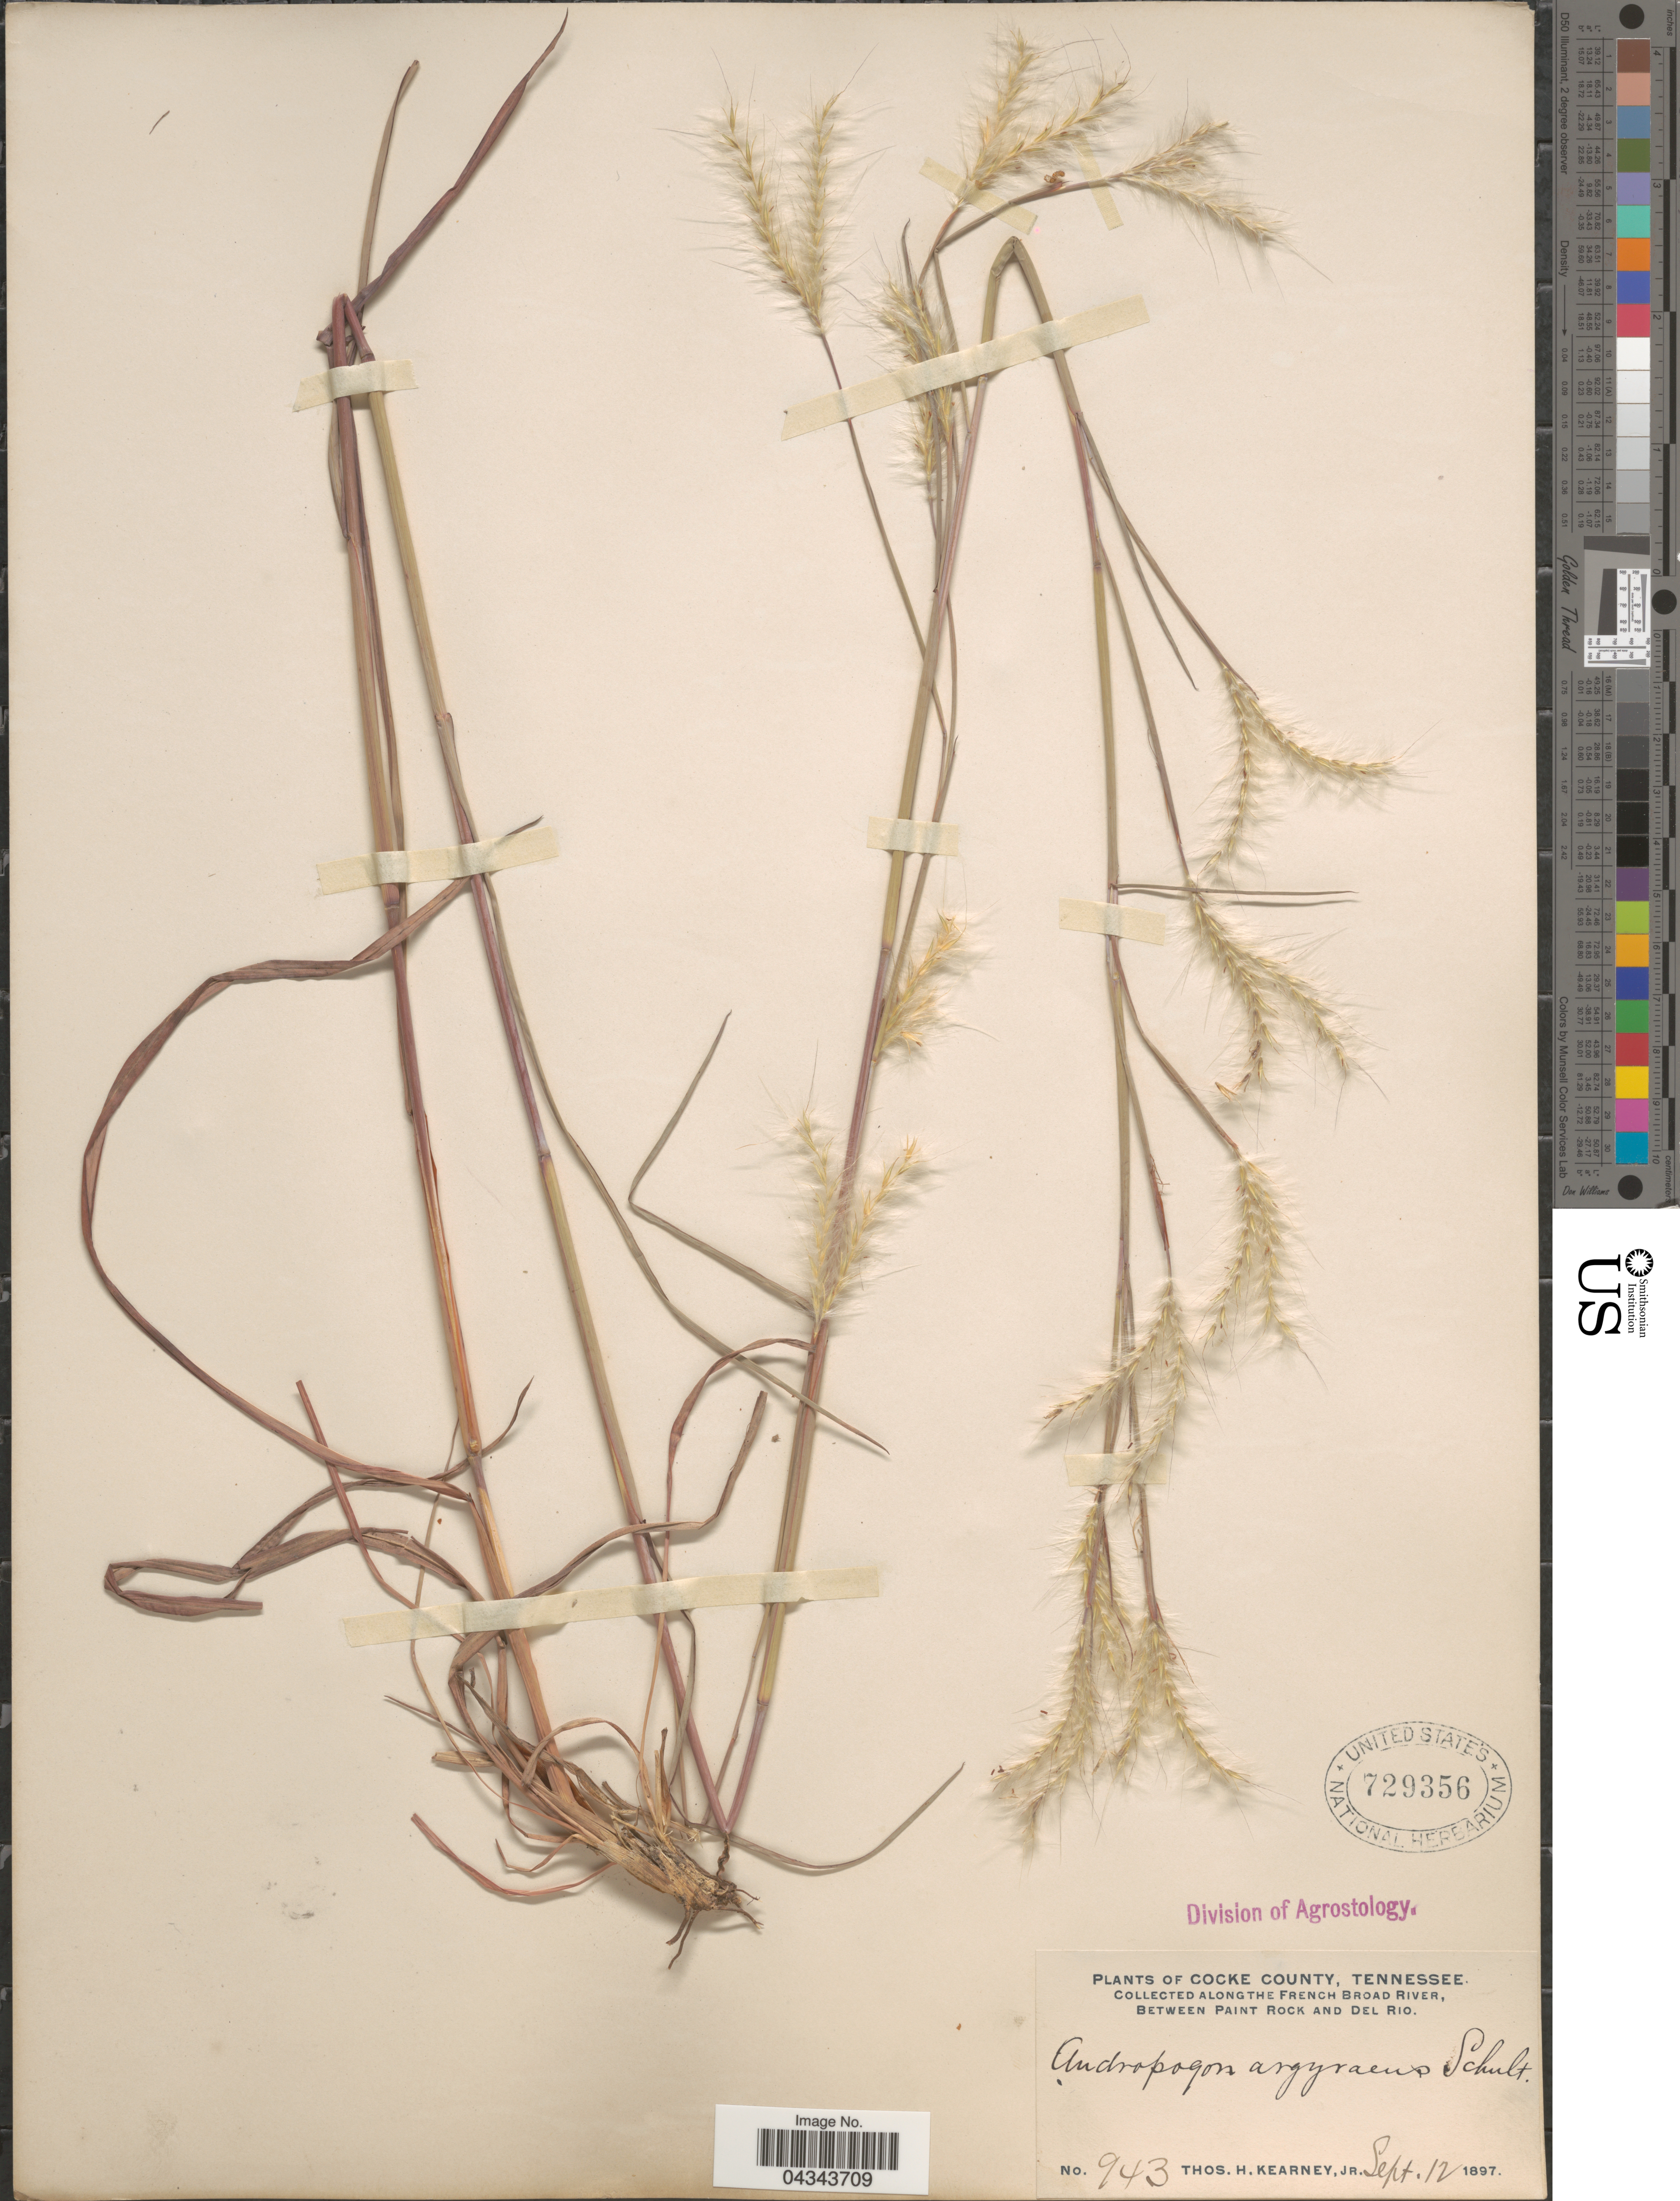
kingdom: Plantae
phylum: Tracheophyta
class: Liliopsida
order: Poales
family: Poaceae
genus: Andropogon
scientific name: Andropogon ternarius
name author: Michx.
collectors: T. H. Kearney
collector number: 943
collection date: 1897-09-12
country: United States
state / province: Tennessee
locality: Cocke County. Along the French Broad River, between Paint Rock and Del Rio.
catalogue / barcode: US 729356